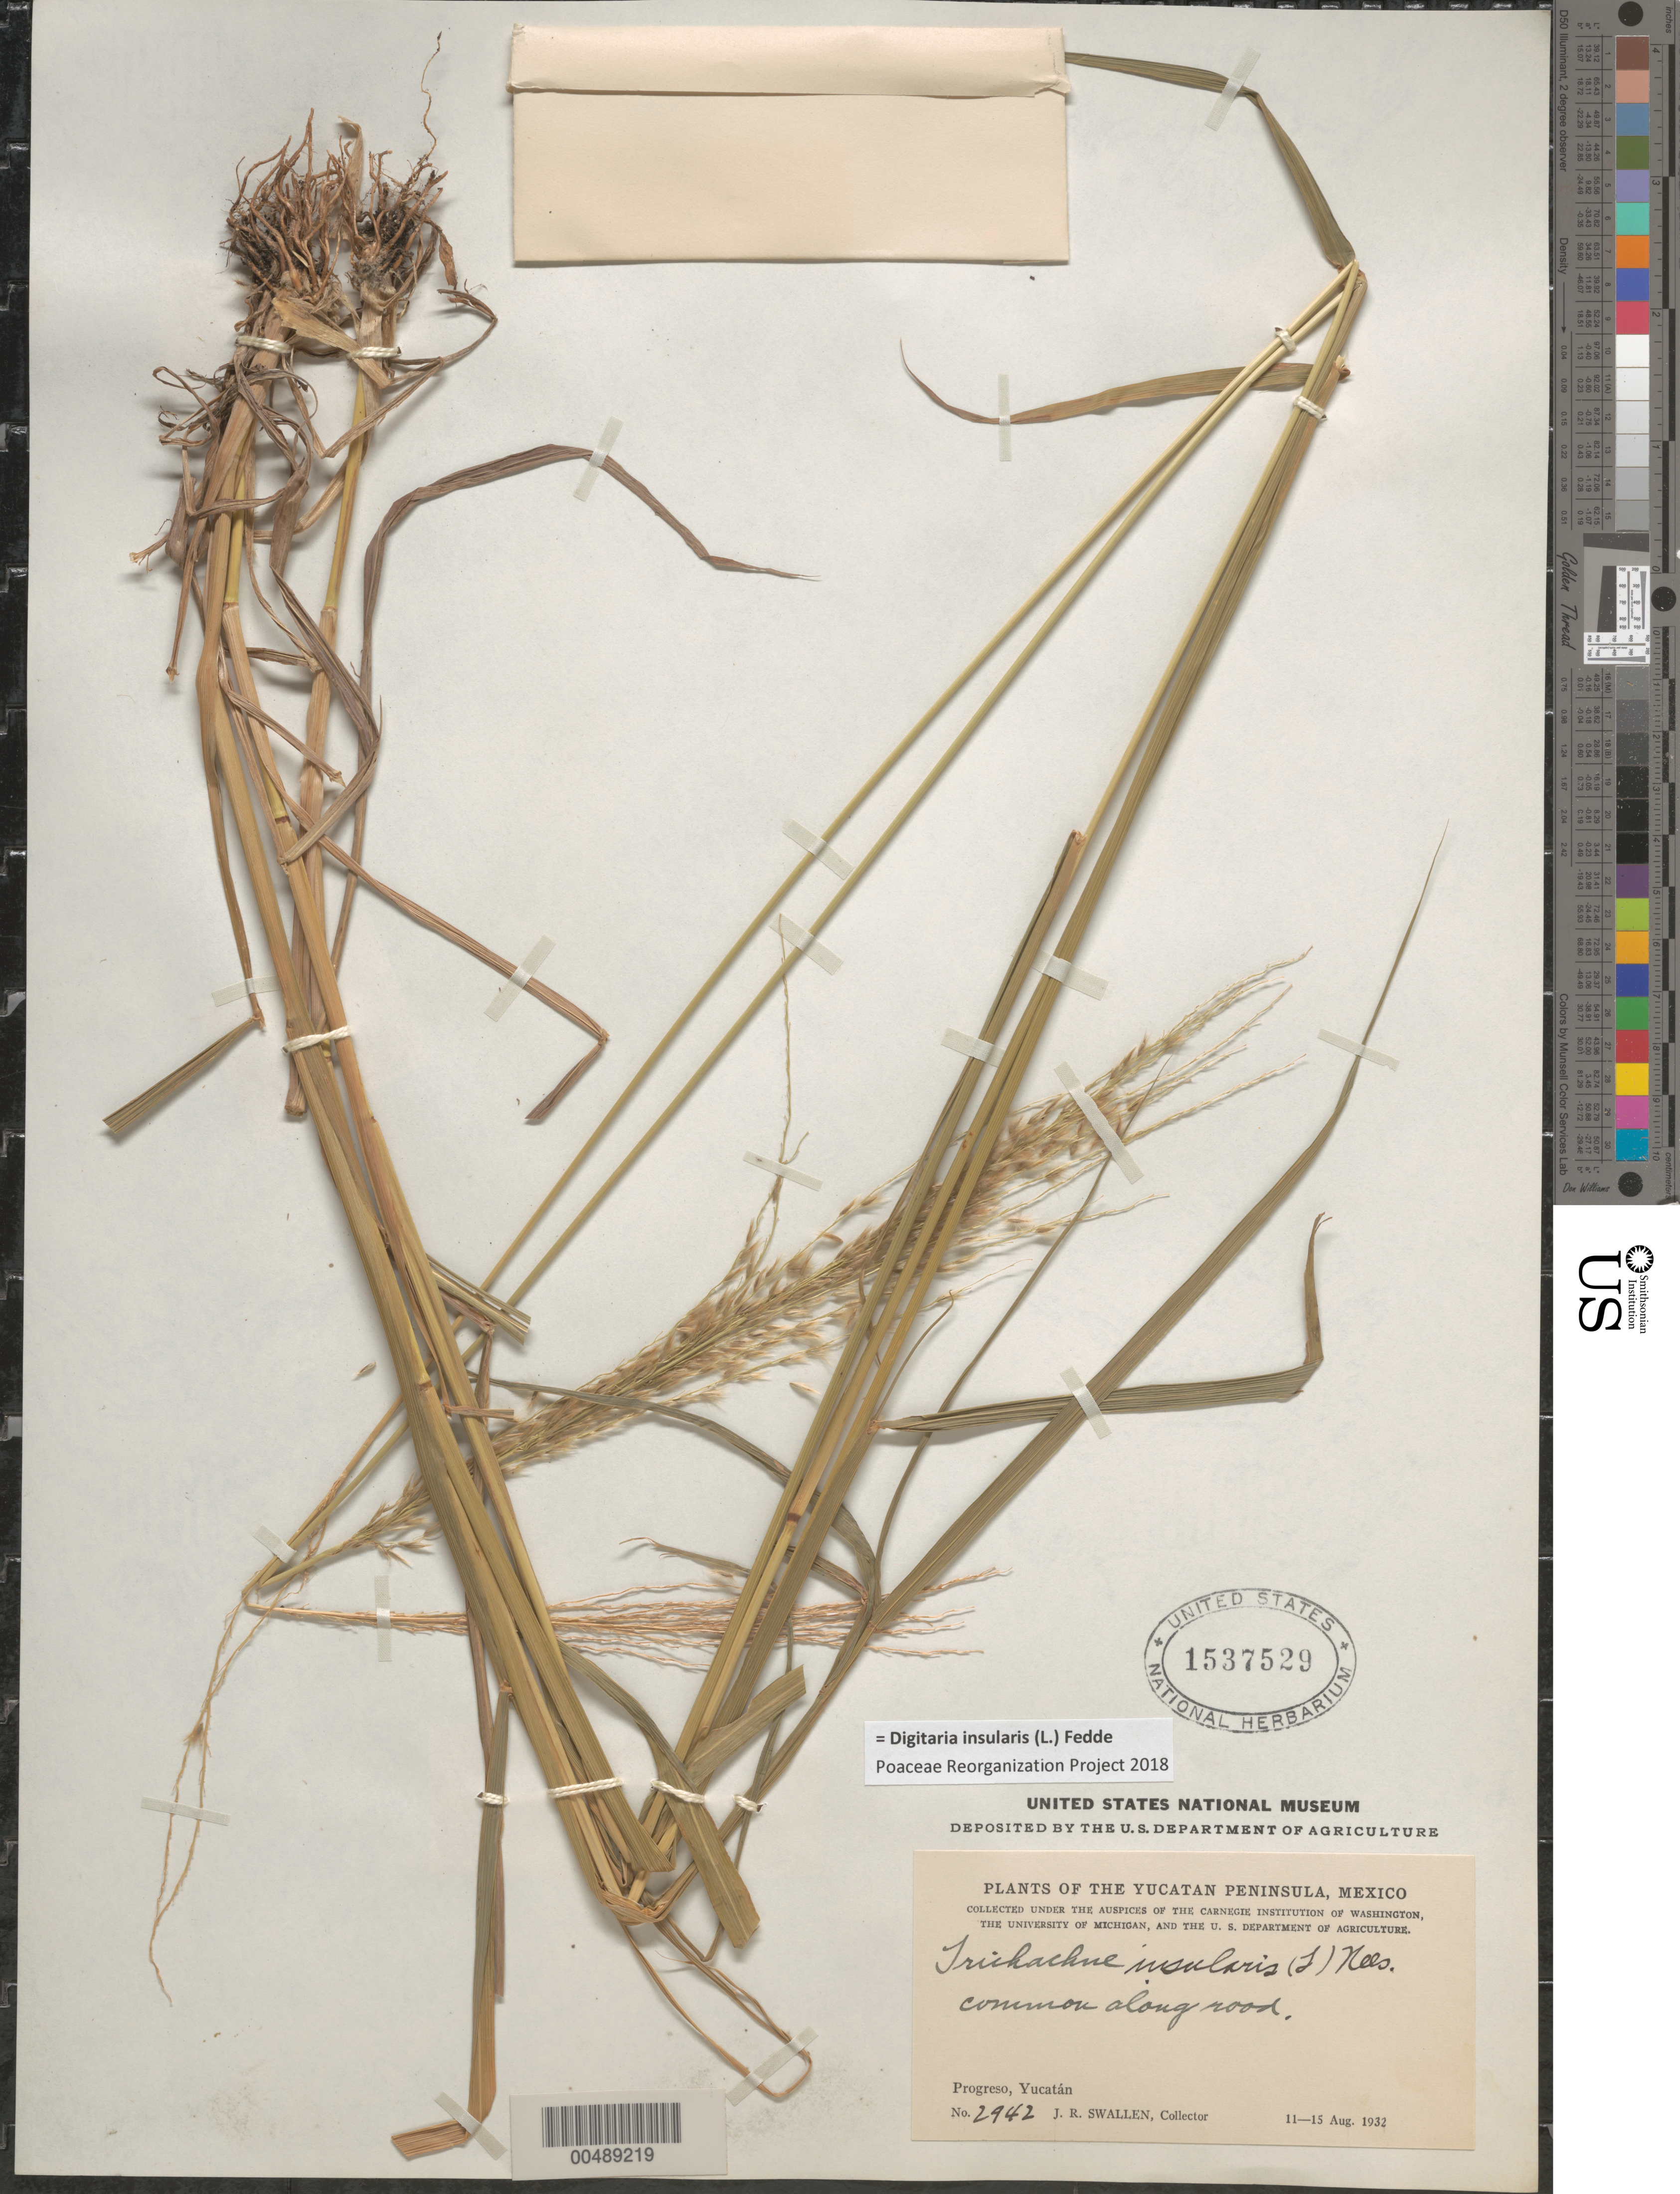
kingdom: Plantae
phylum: Tracheophyta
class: Liliopsida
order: Poales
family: Poaceae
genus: Digitaria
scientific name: Digitaria insularis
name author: (L.) Fedde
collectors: J. R. Swallen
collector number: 2942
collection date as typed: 11 Aug 1932 to 15 Aug 1932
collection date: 1932-08-11/1932-08-15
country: Mexico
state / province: Yucatan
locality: Progreso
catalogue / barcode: US 1537529